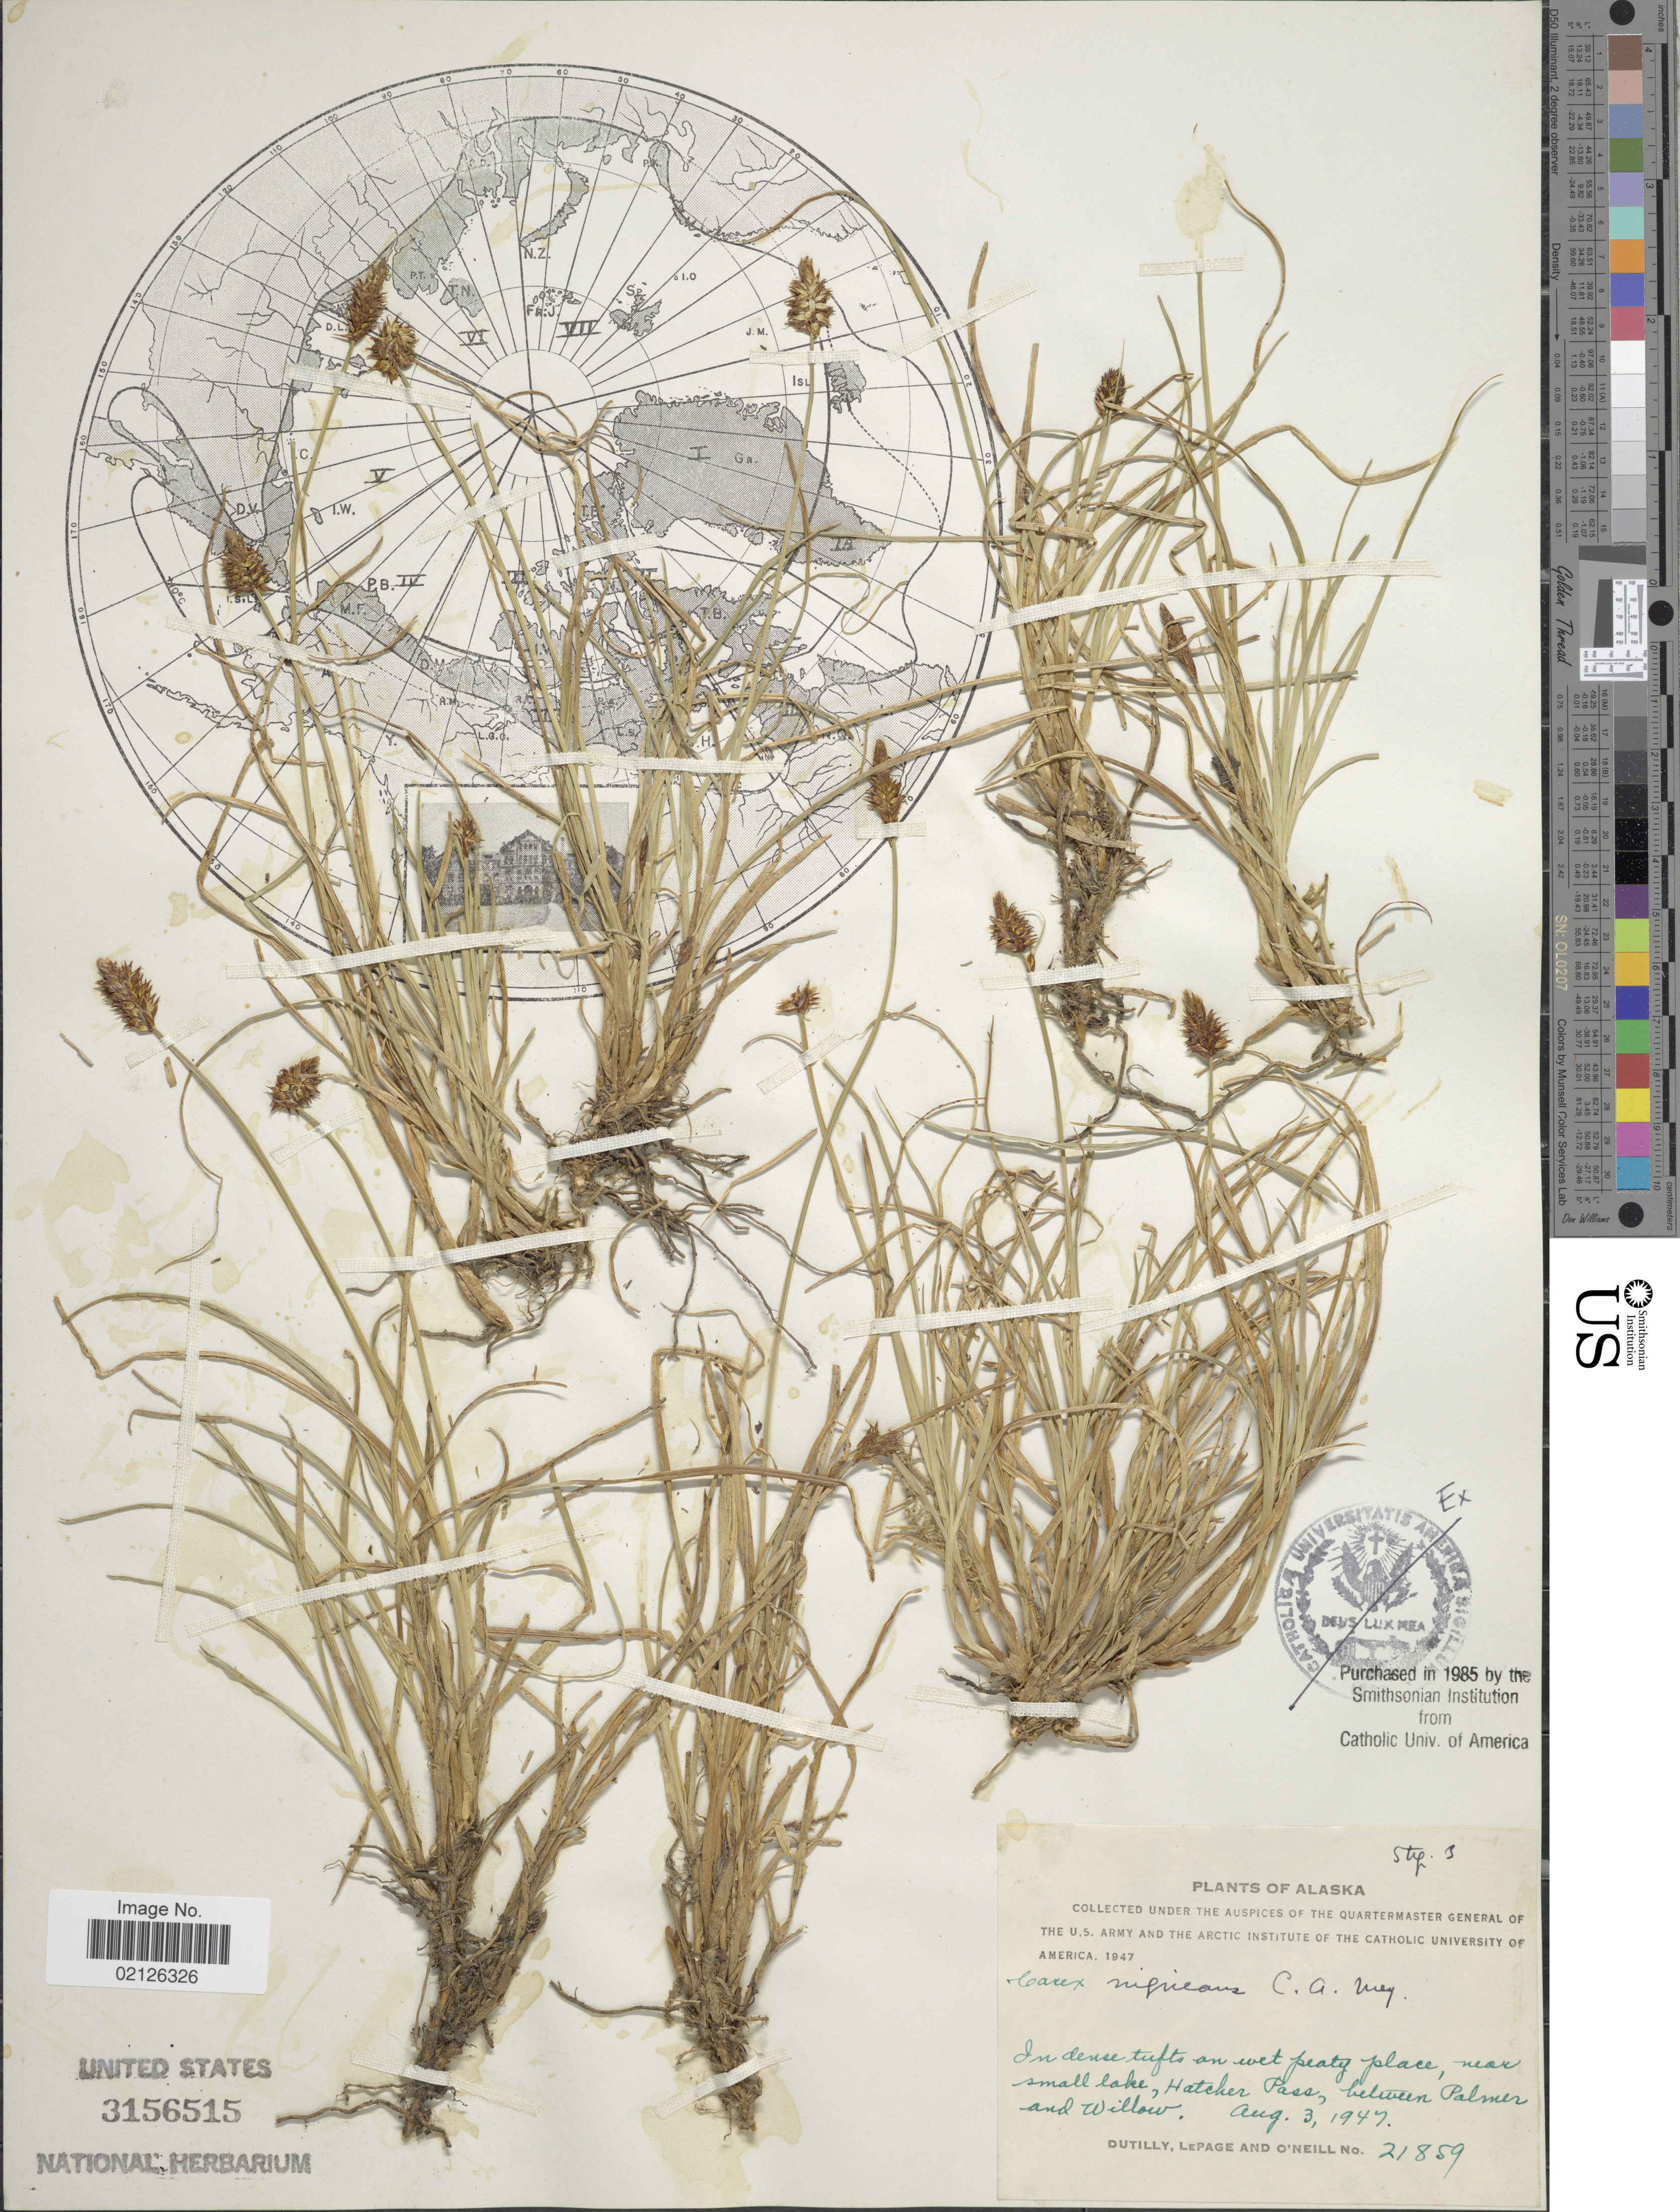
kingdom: Plantae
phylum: Tracheophyta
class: Liliopsida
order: Poales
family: Cyperaceae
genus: Carex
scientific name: Carex nigricans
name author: C.A. Mey.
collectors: -. Dutilly, -. LePage & O' Neill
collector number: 21859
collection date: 1947-08-03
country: United States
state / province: Alaska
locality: In dense tufts on wet peaty place, near small alke, Hatcher Pass, between Palmer and Willow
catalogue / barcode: US 3156515